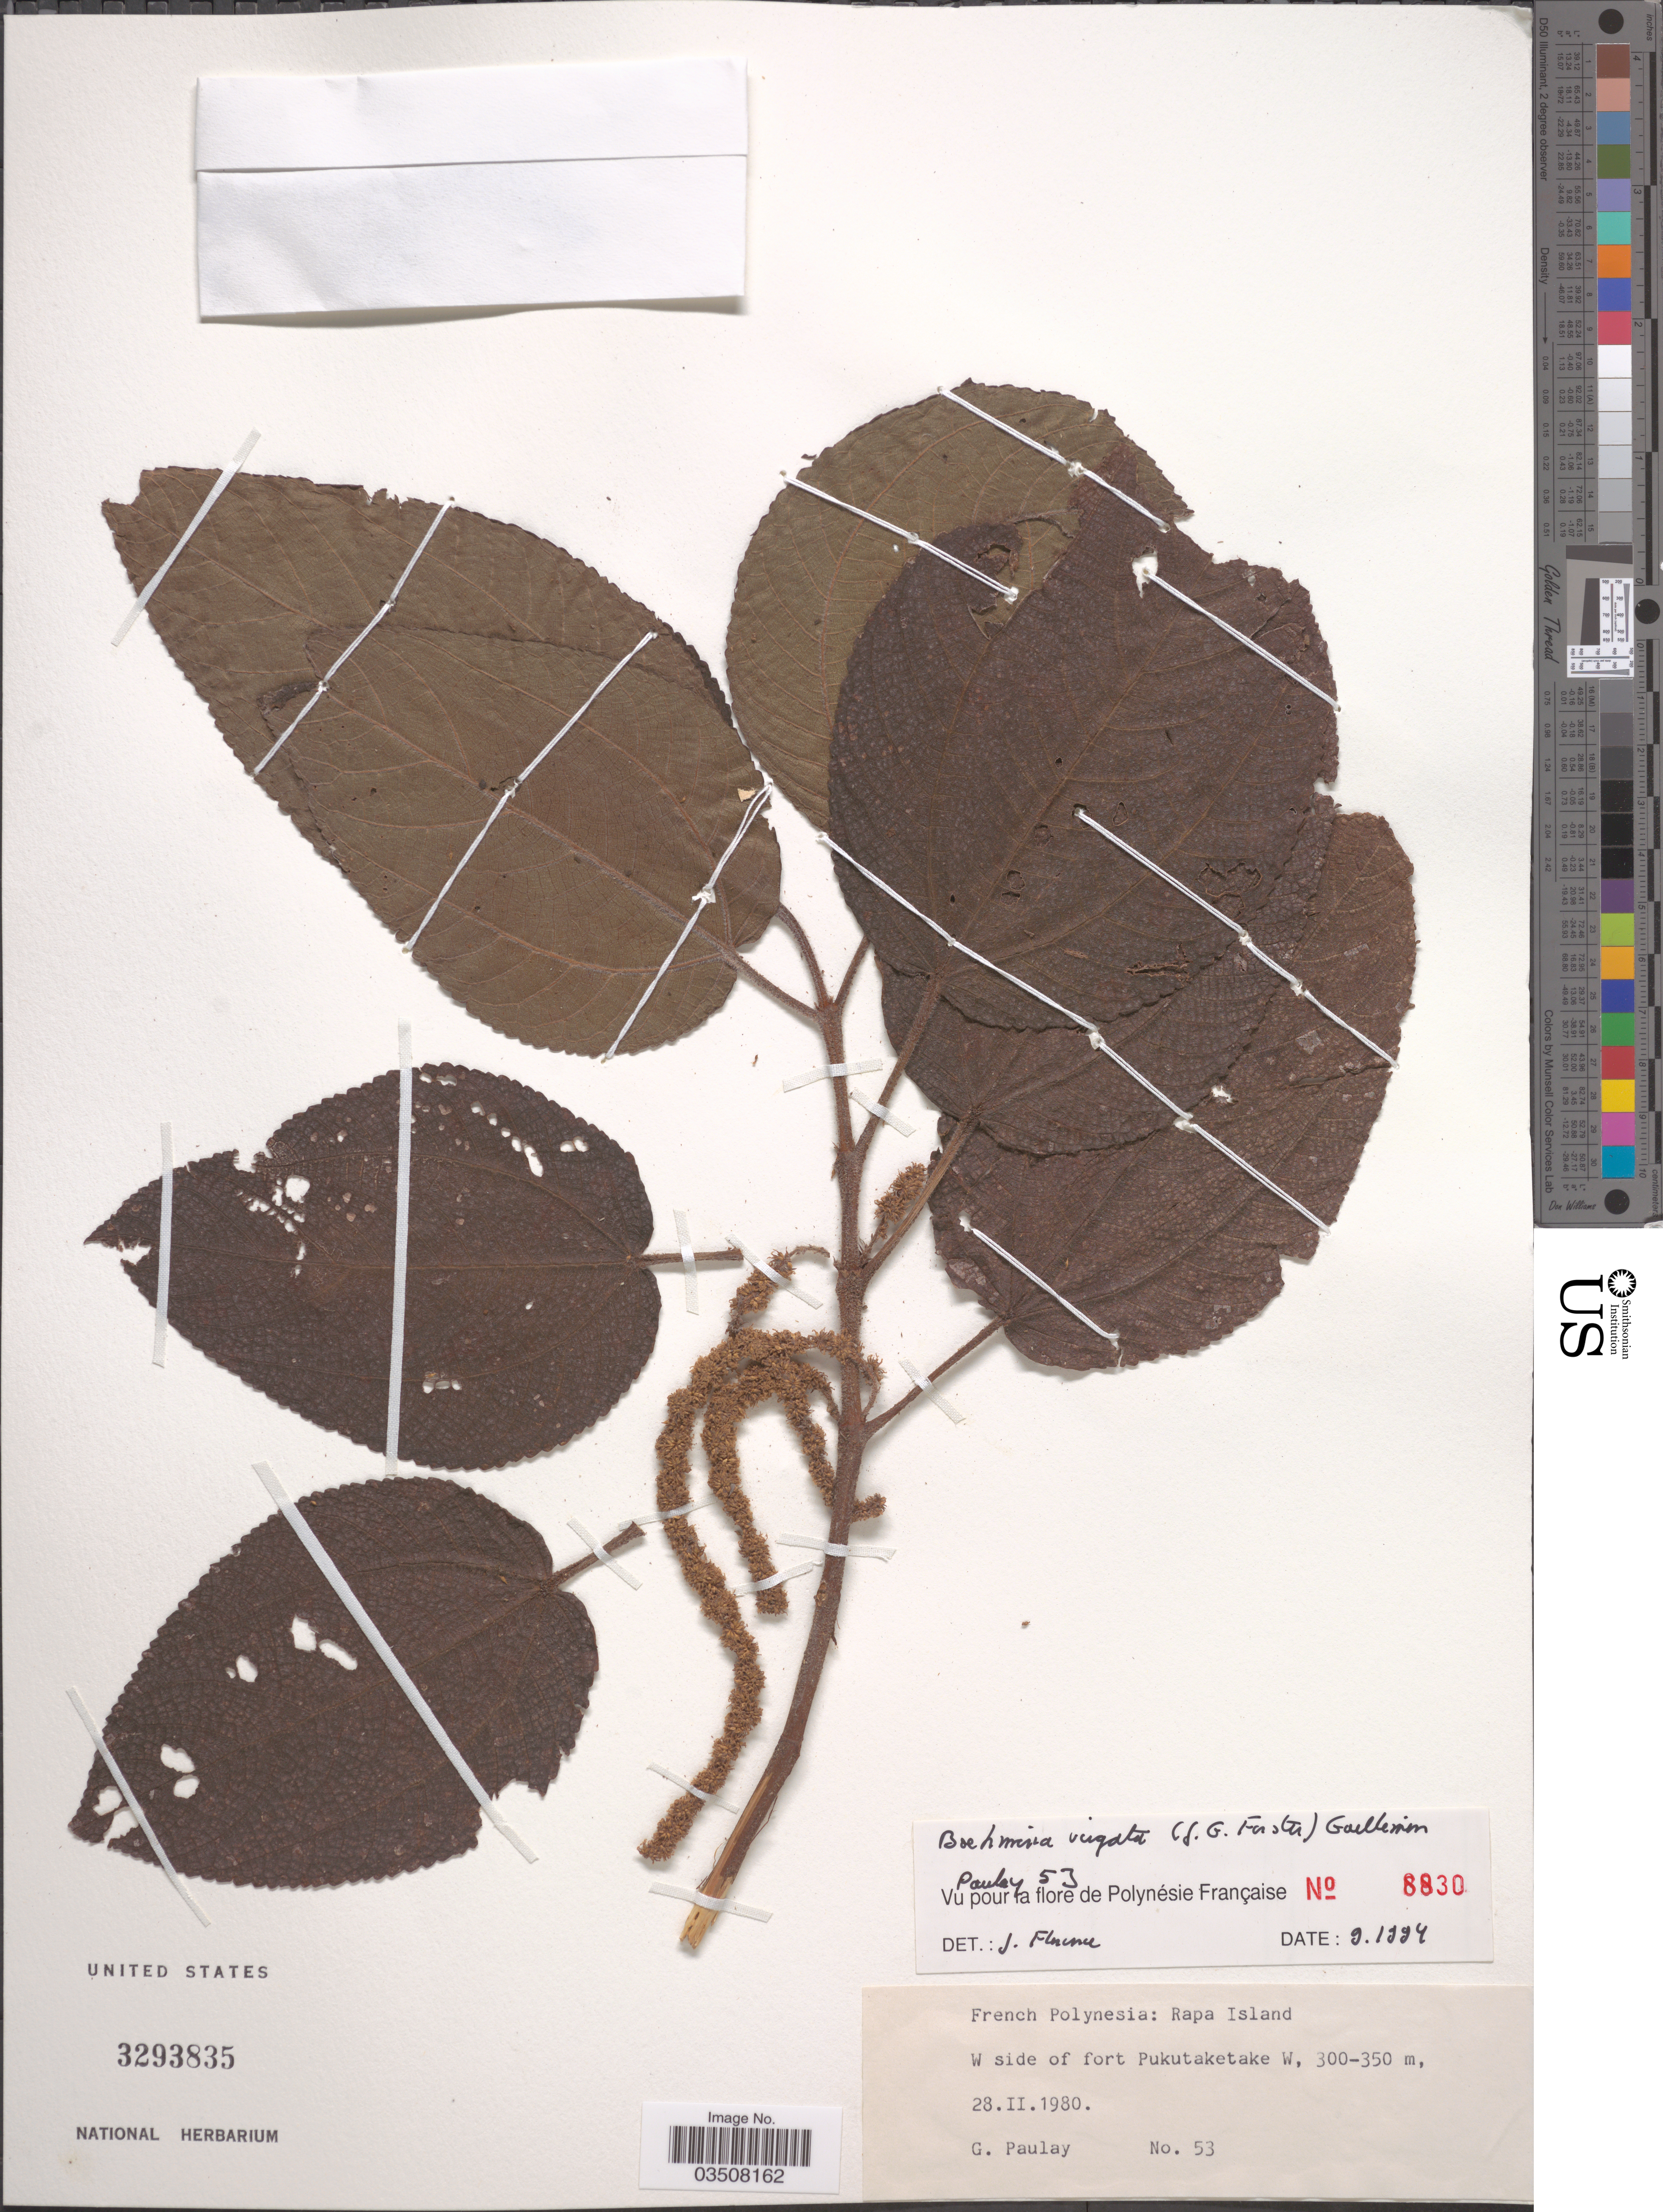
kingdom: Plantae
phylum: Tracheophyta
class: Magnoliopsida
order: Rosales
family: Urticaceae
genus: Boehmeria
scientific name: Boehmeria virgata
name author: (G. Forst.) Guill.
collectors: G. Paulay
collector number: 53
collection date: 1980-02-28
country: French Polynesia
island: Rapa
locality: Rapa Island. W side of fort Pukutaketake W.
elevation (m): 300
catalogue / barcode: US 3293835